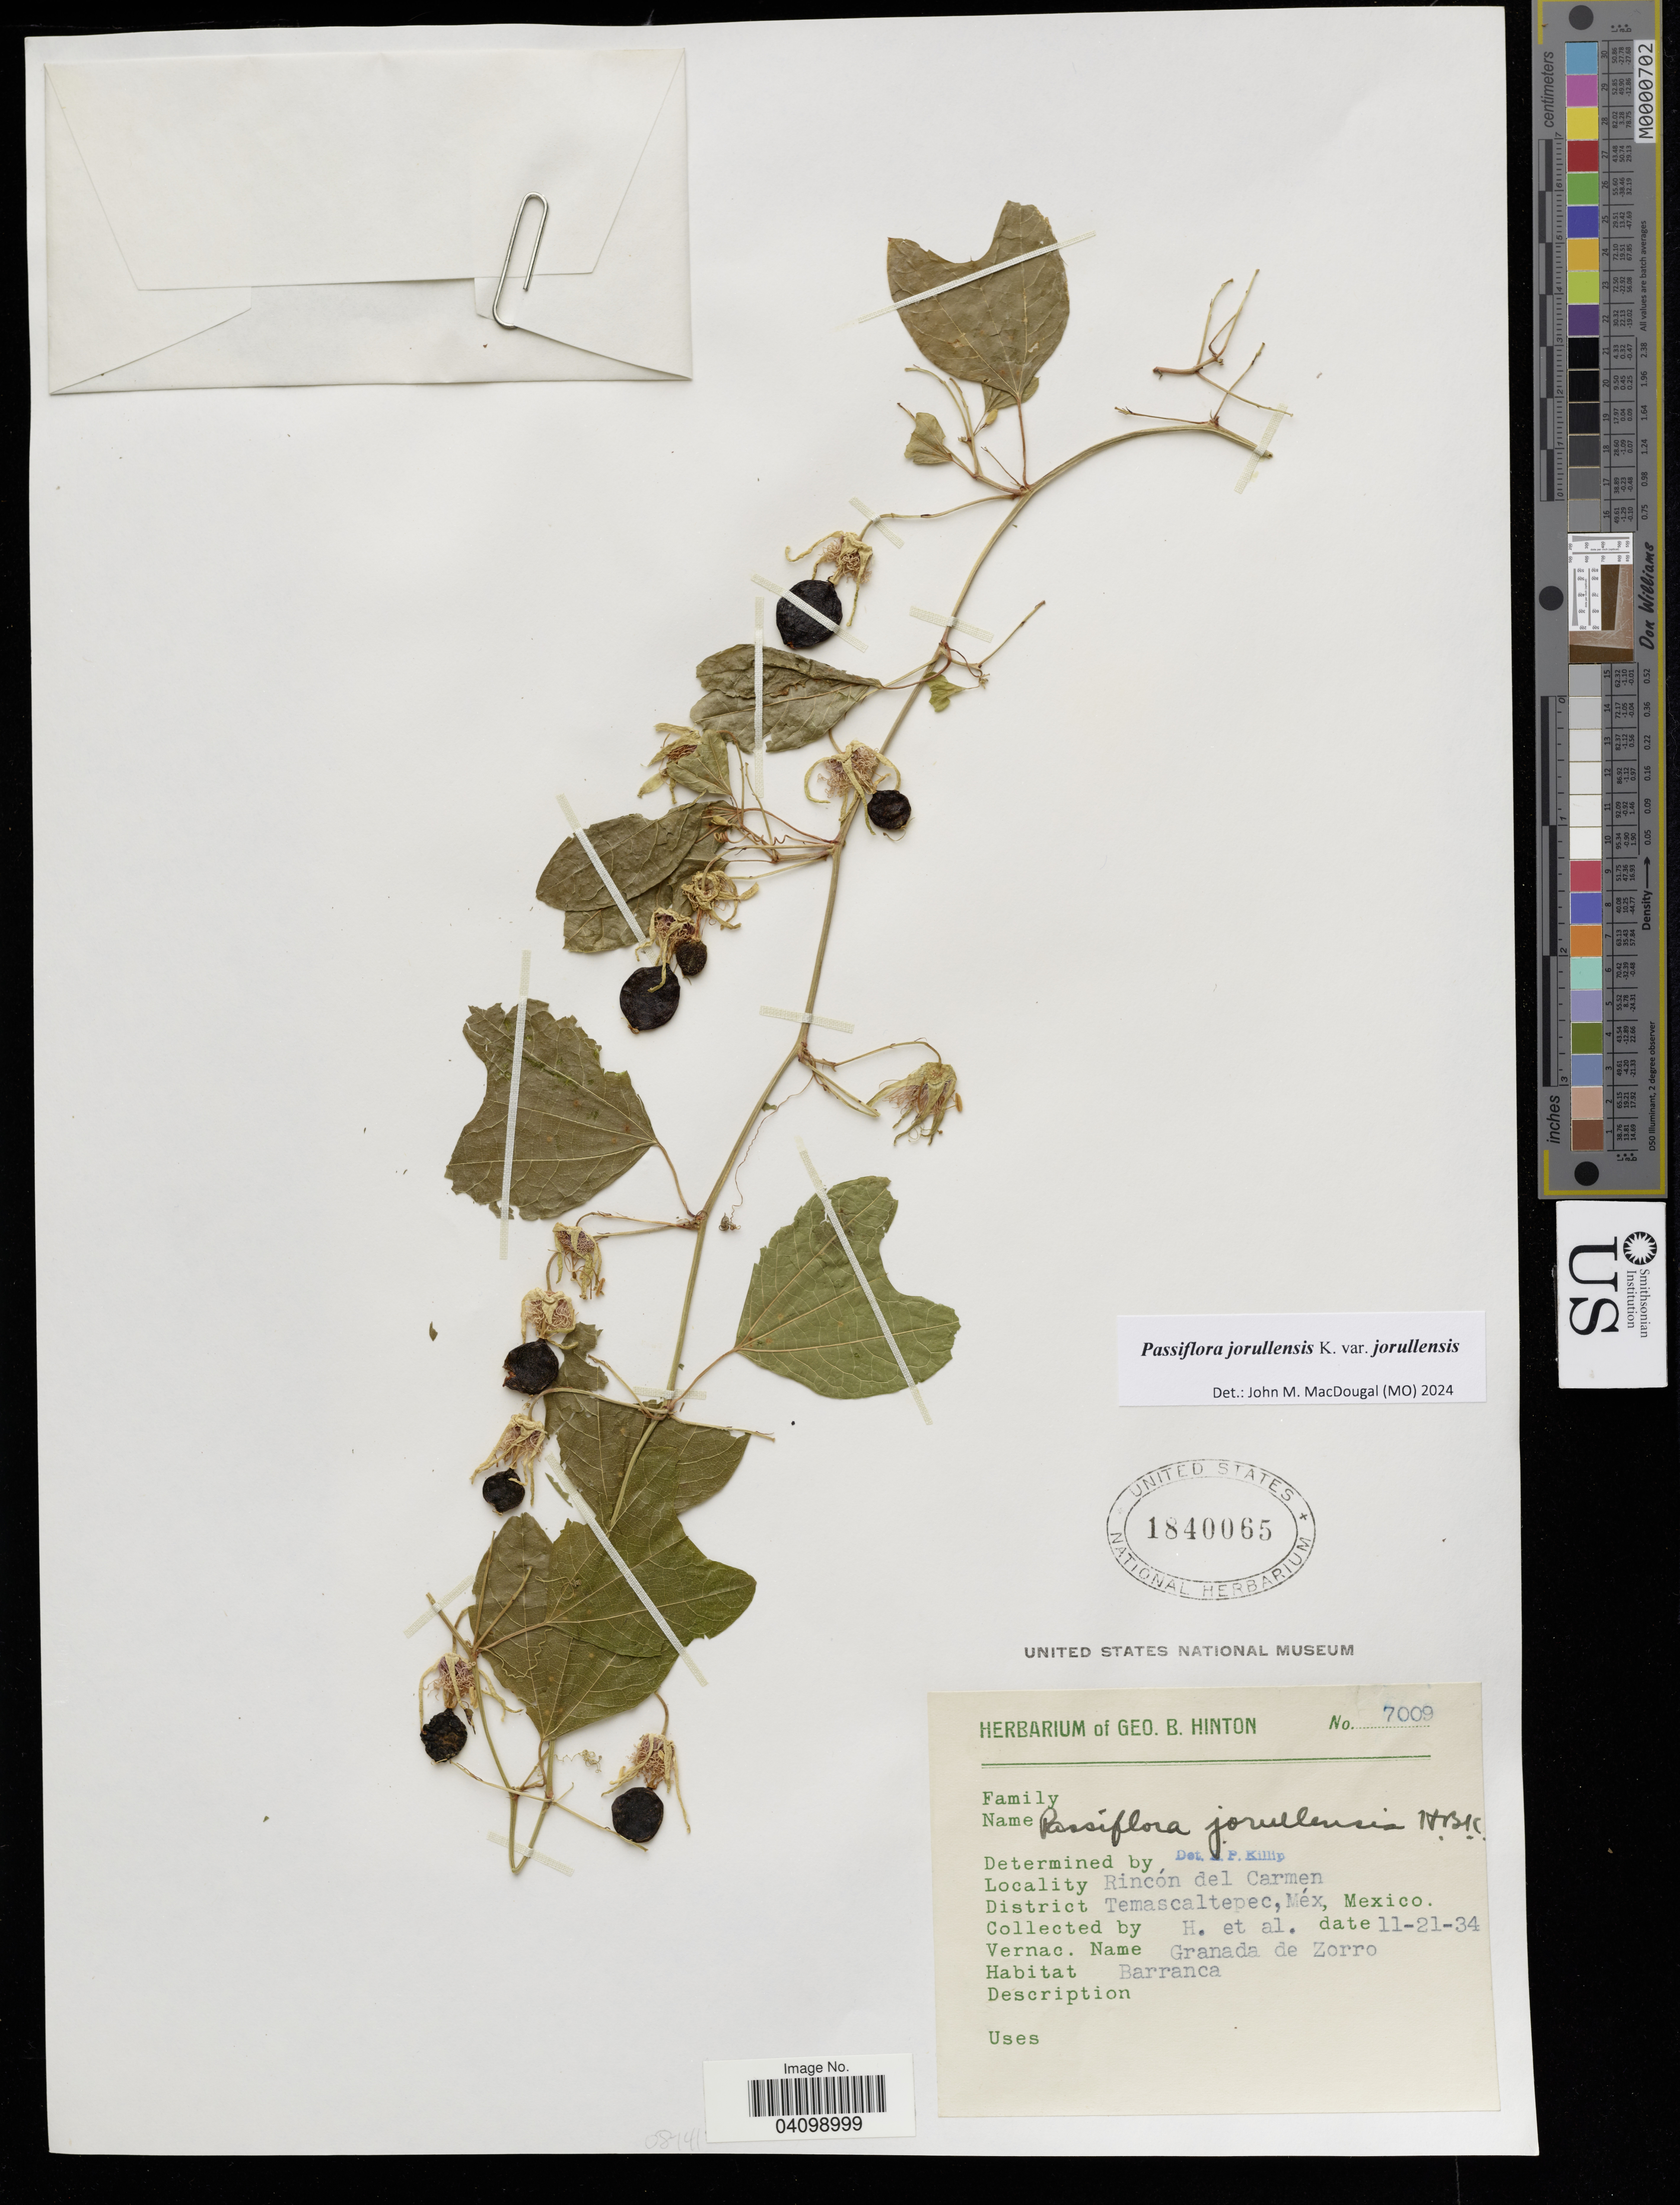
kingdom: Plantae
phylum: Tracheophyta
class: Magnoliopsida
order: Malpighiales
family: Passifloraceae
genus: Passiflora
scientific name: Passiflora jorullensis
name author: Kunth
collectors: B. Hinton & et al.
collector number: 7009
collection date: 1934-11-21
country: Mexico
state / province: México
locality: Rincon del Carmen. Temascaltepec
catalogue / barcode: US 1840065